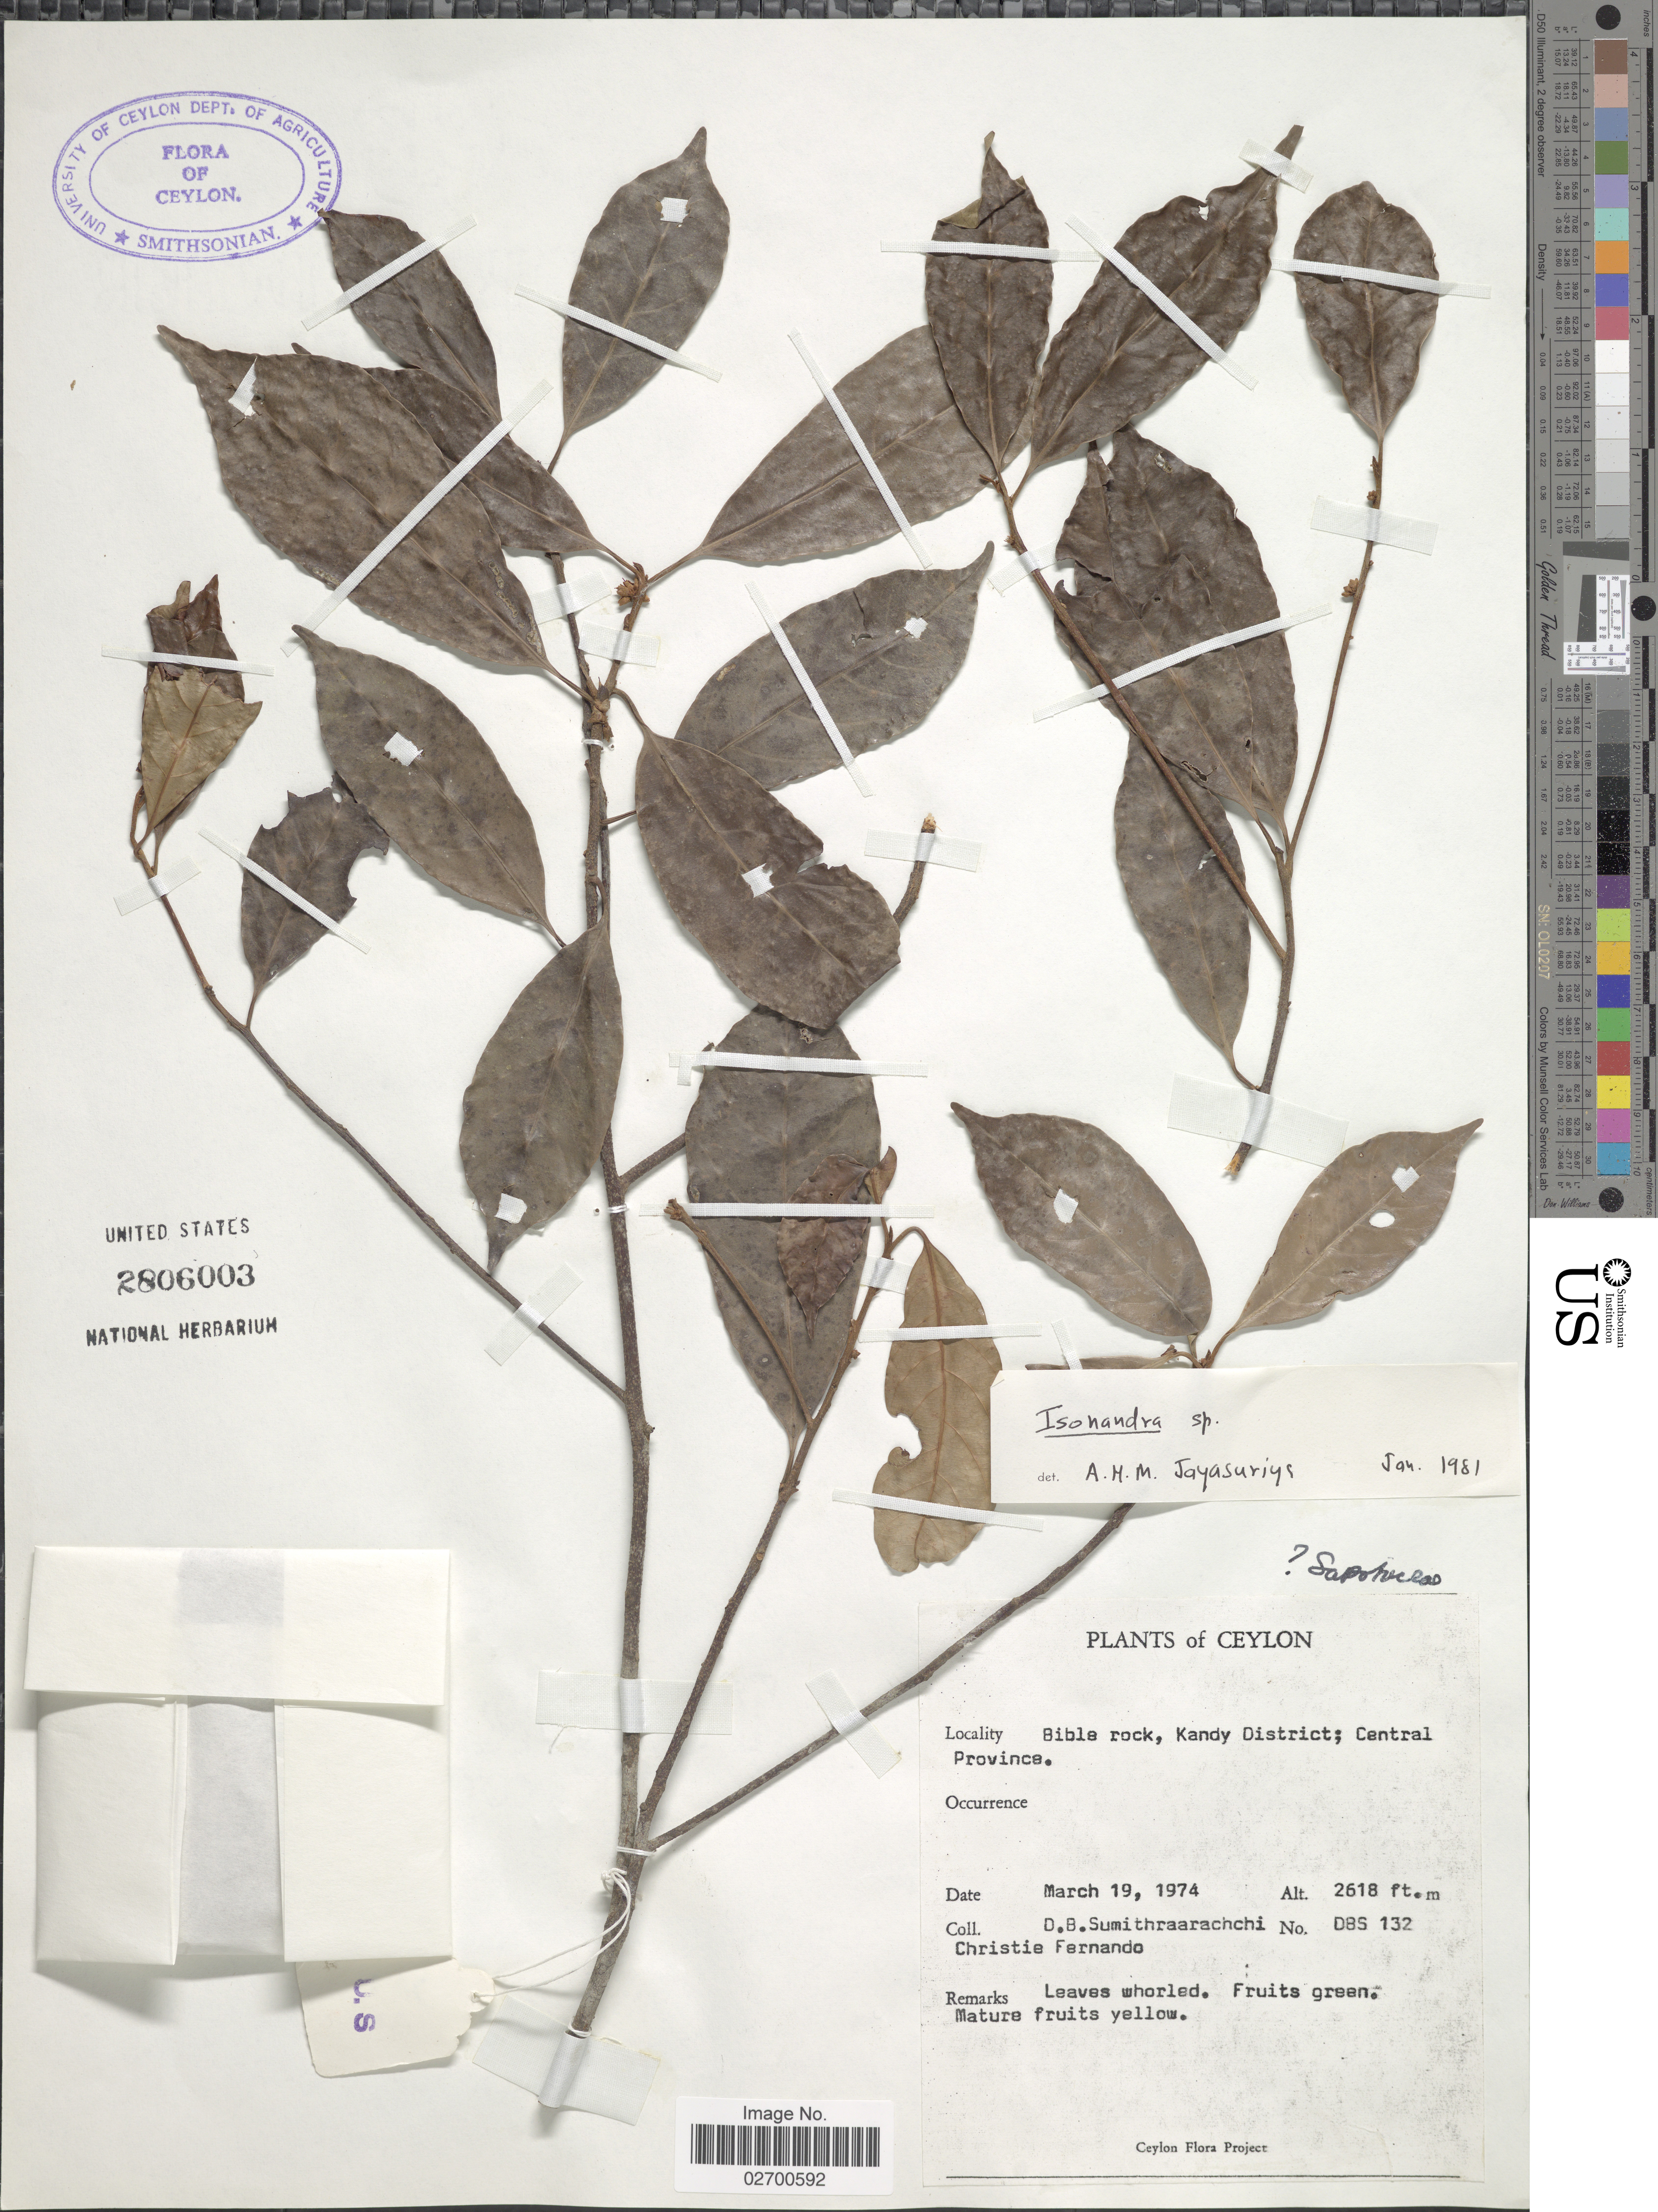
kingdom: Plantae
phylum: Tracheophyta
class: Magnoliopsida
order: Ericales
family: Sapotaceae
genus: Isonandra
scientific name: Isonandra sp.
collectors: D. B. Sumithraarachchi & C. Fernando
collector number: DBS 132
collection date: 1974-03-19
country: Sri Lanka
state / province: Central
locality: Bible rock, Kandy District; Central Province. Ceylon.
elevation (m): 798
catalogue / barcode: US 2806003